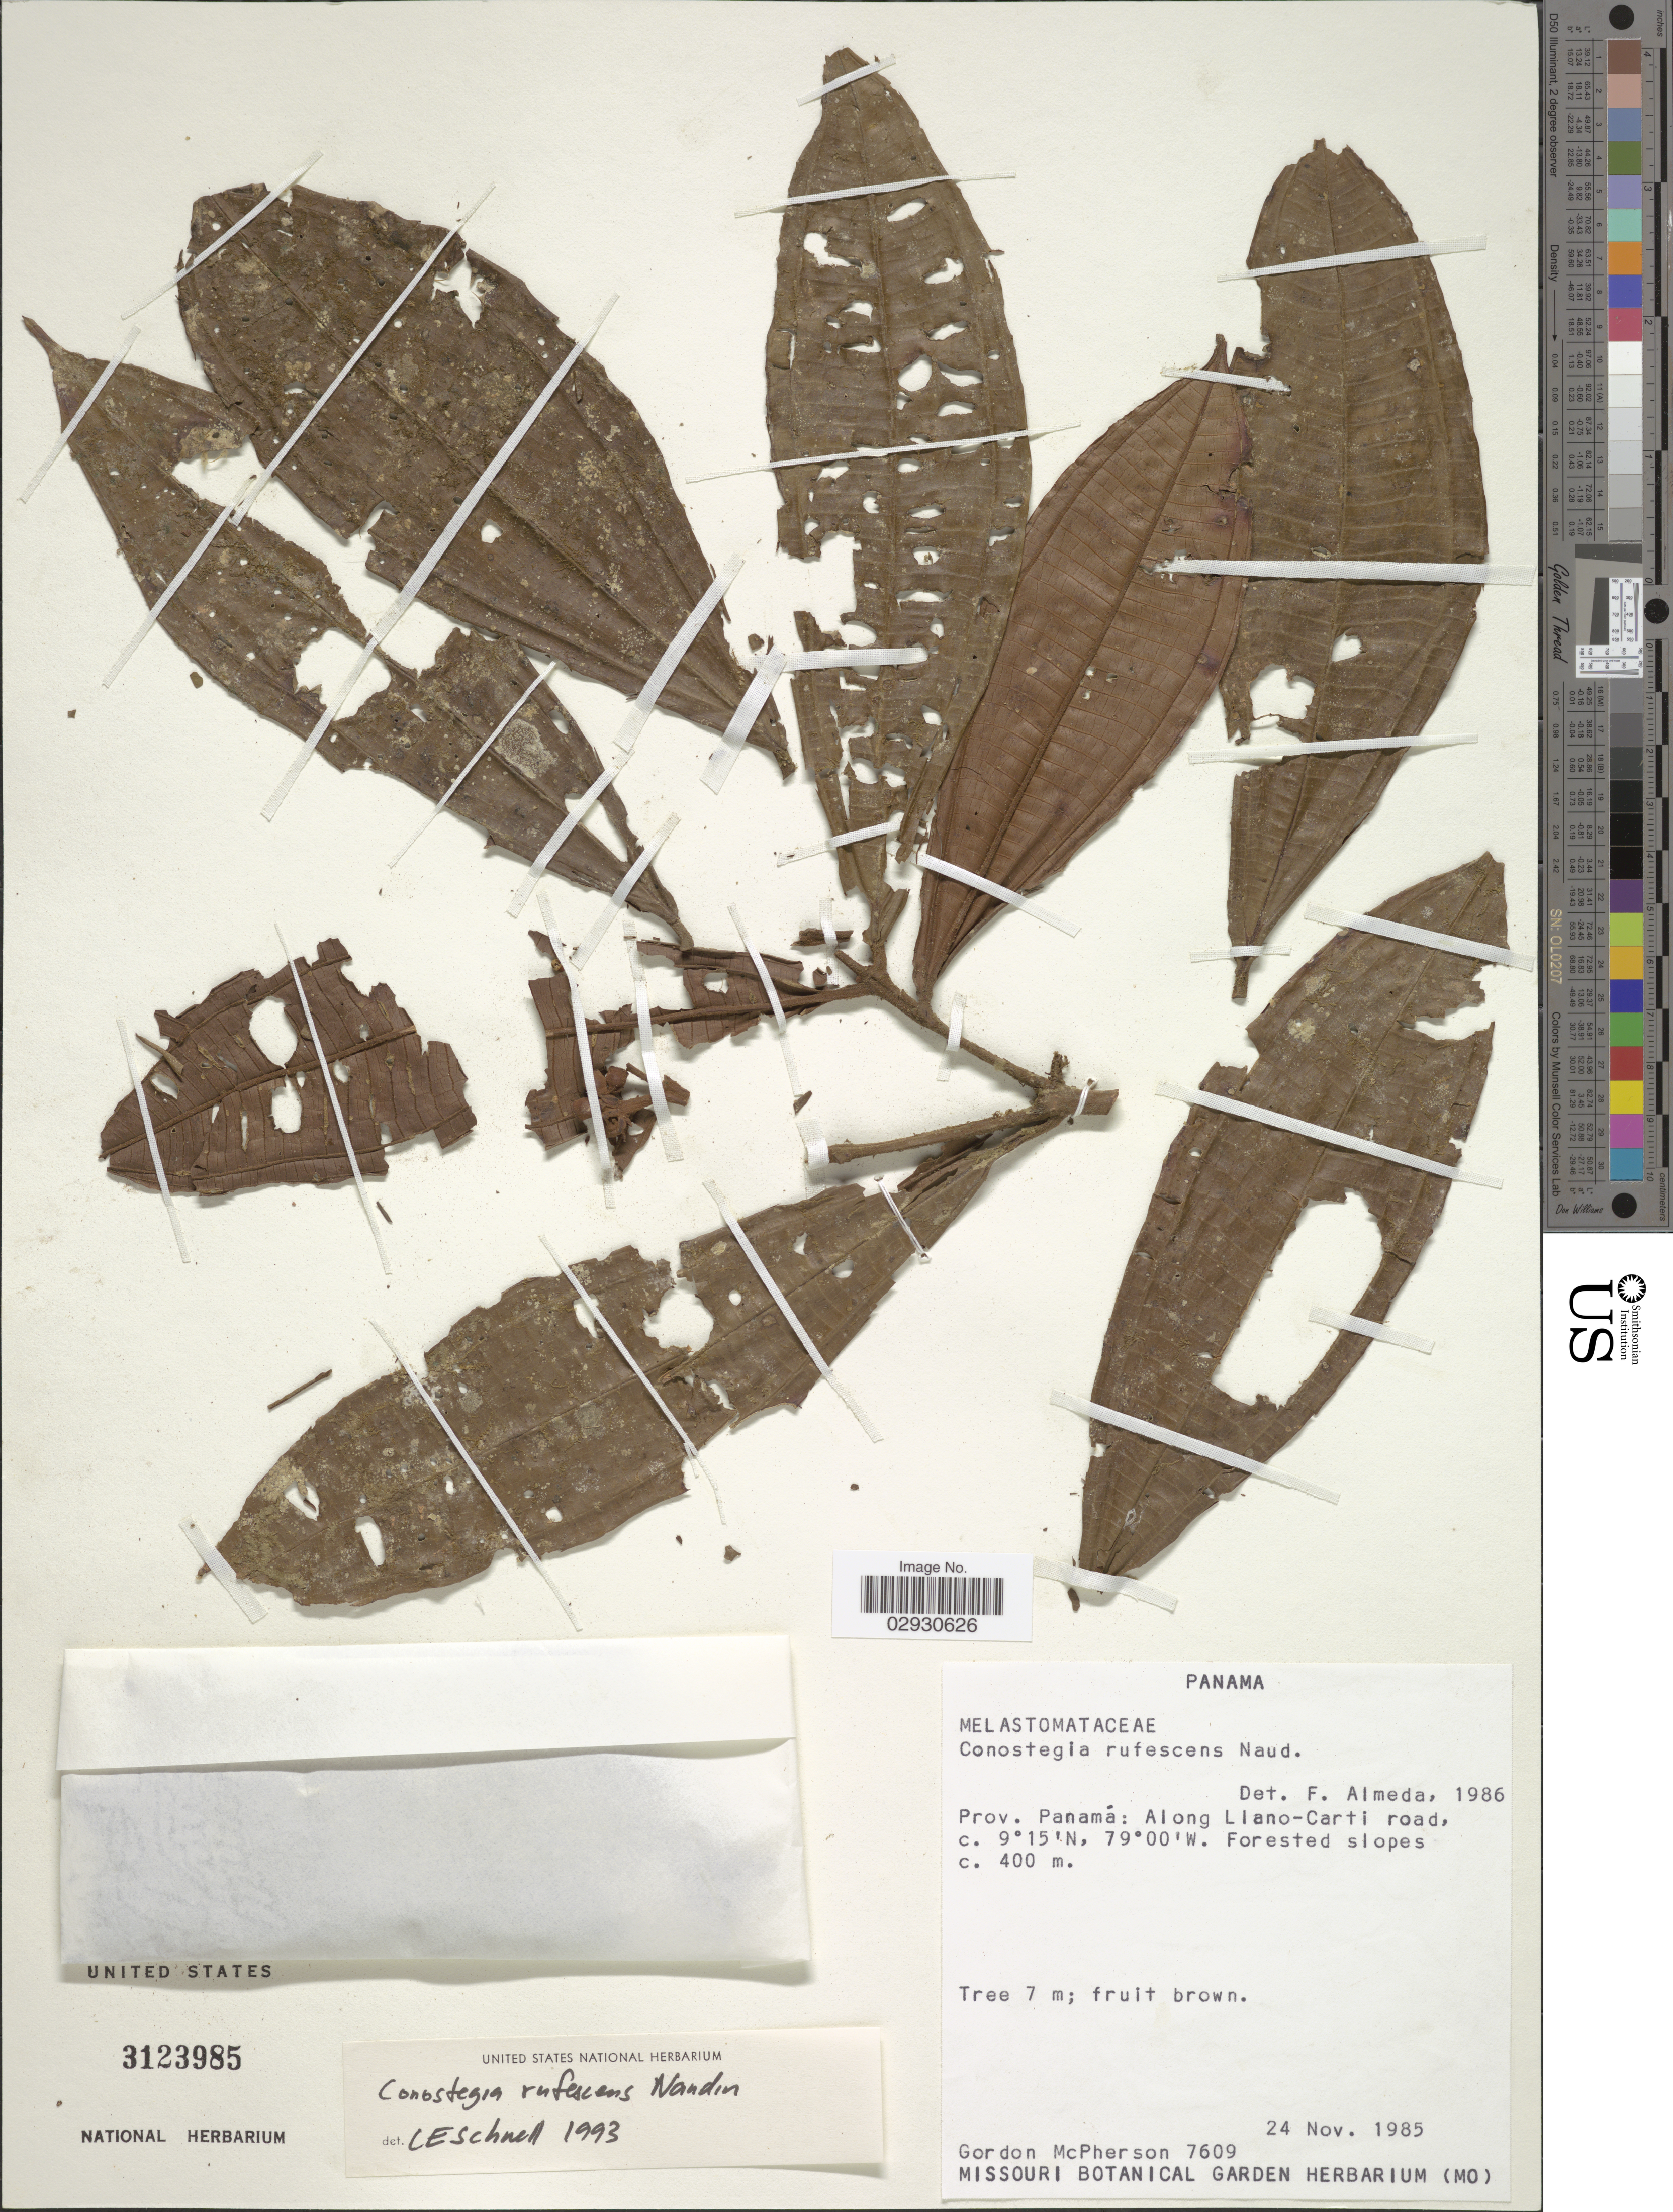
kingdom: Plantae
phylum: Tracheophyta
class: Magnoliopsida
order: Myrtales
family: Melastomataceae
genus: Conostegia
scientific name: Conostegia rufescens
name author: Naudin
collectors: G. D. McPherson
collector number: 7609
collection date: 1985-11-24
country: Panama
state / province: Panamá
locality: Along Llano-Carti road.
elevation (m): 400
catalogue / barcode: US 3123985